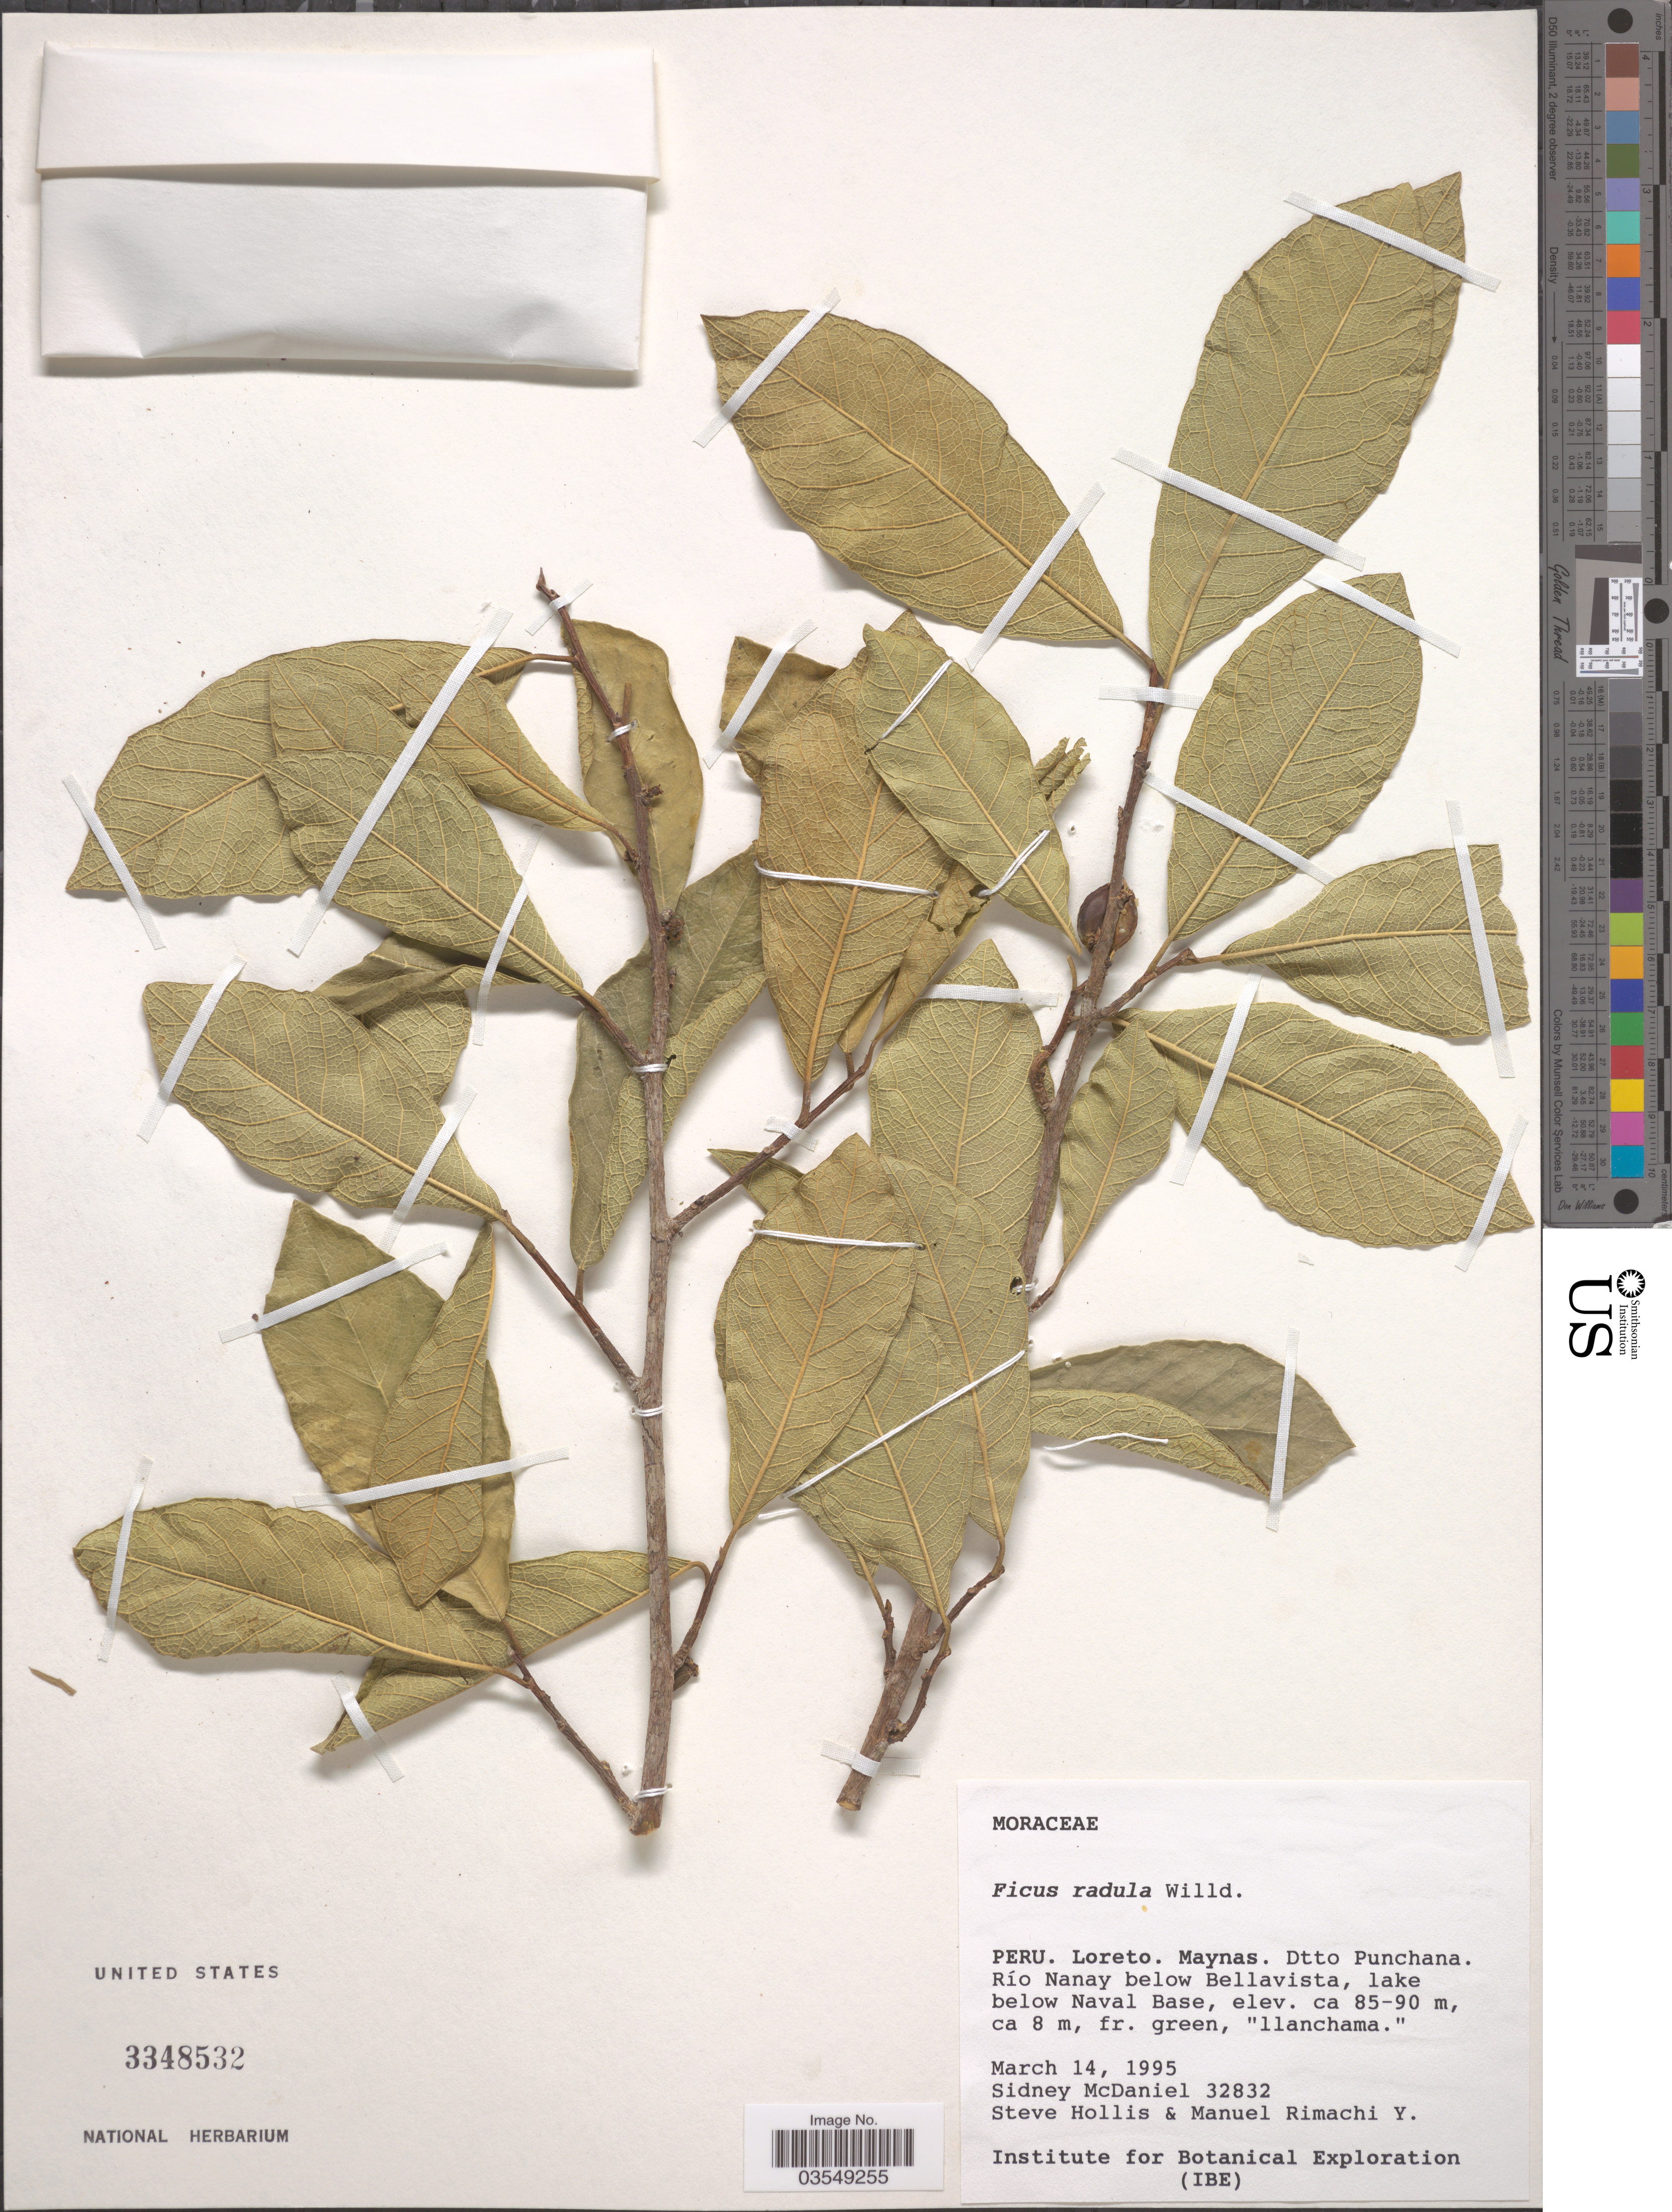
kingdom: Plantae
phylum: Tracheophyta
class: Magnoliopsida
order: Rosales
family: Moraceae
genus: Ficus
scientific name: Ficus radula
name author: Humb. & Bonpl. ex Willd.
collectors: S. McDaniel, S. Hollis & M. Rimachi Y.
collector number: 32832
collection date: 1995-03-14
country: Peru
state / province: Loreto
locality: Maynas. Dtto Punchana. Río Nanay below Bellavista, lake below Naval Base.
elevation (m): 85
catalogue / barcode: US 3348532